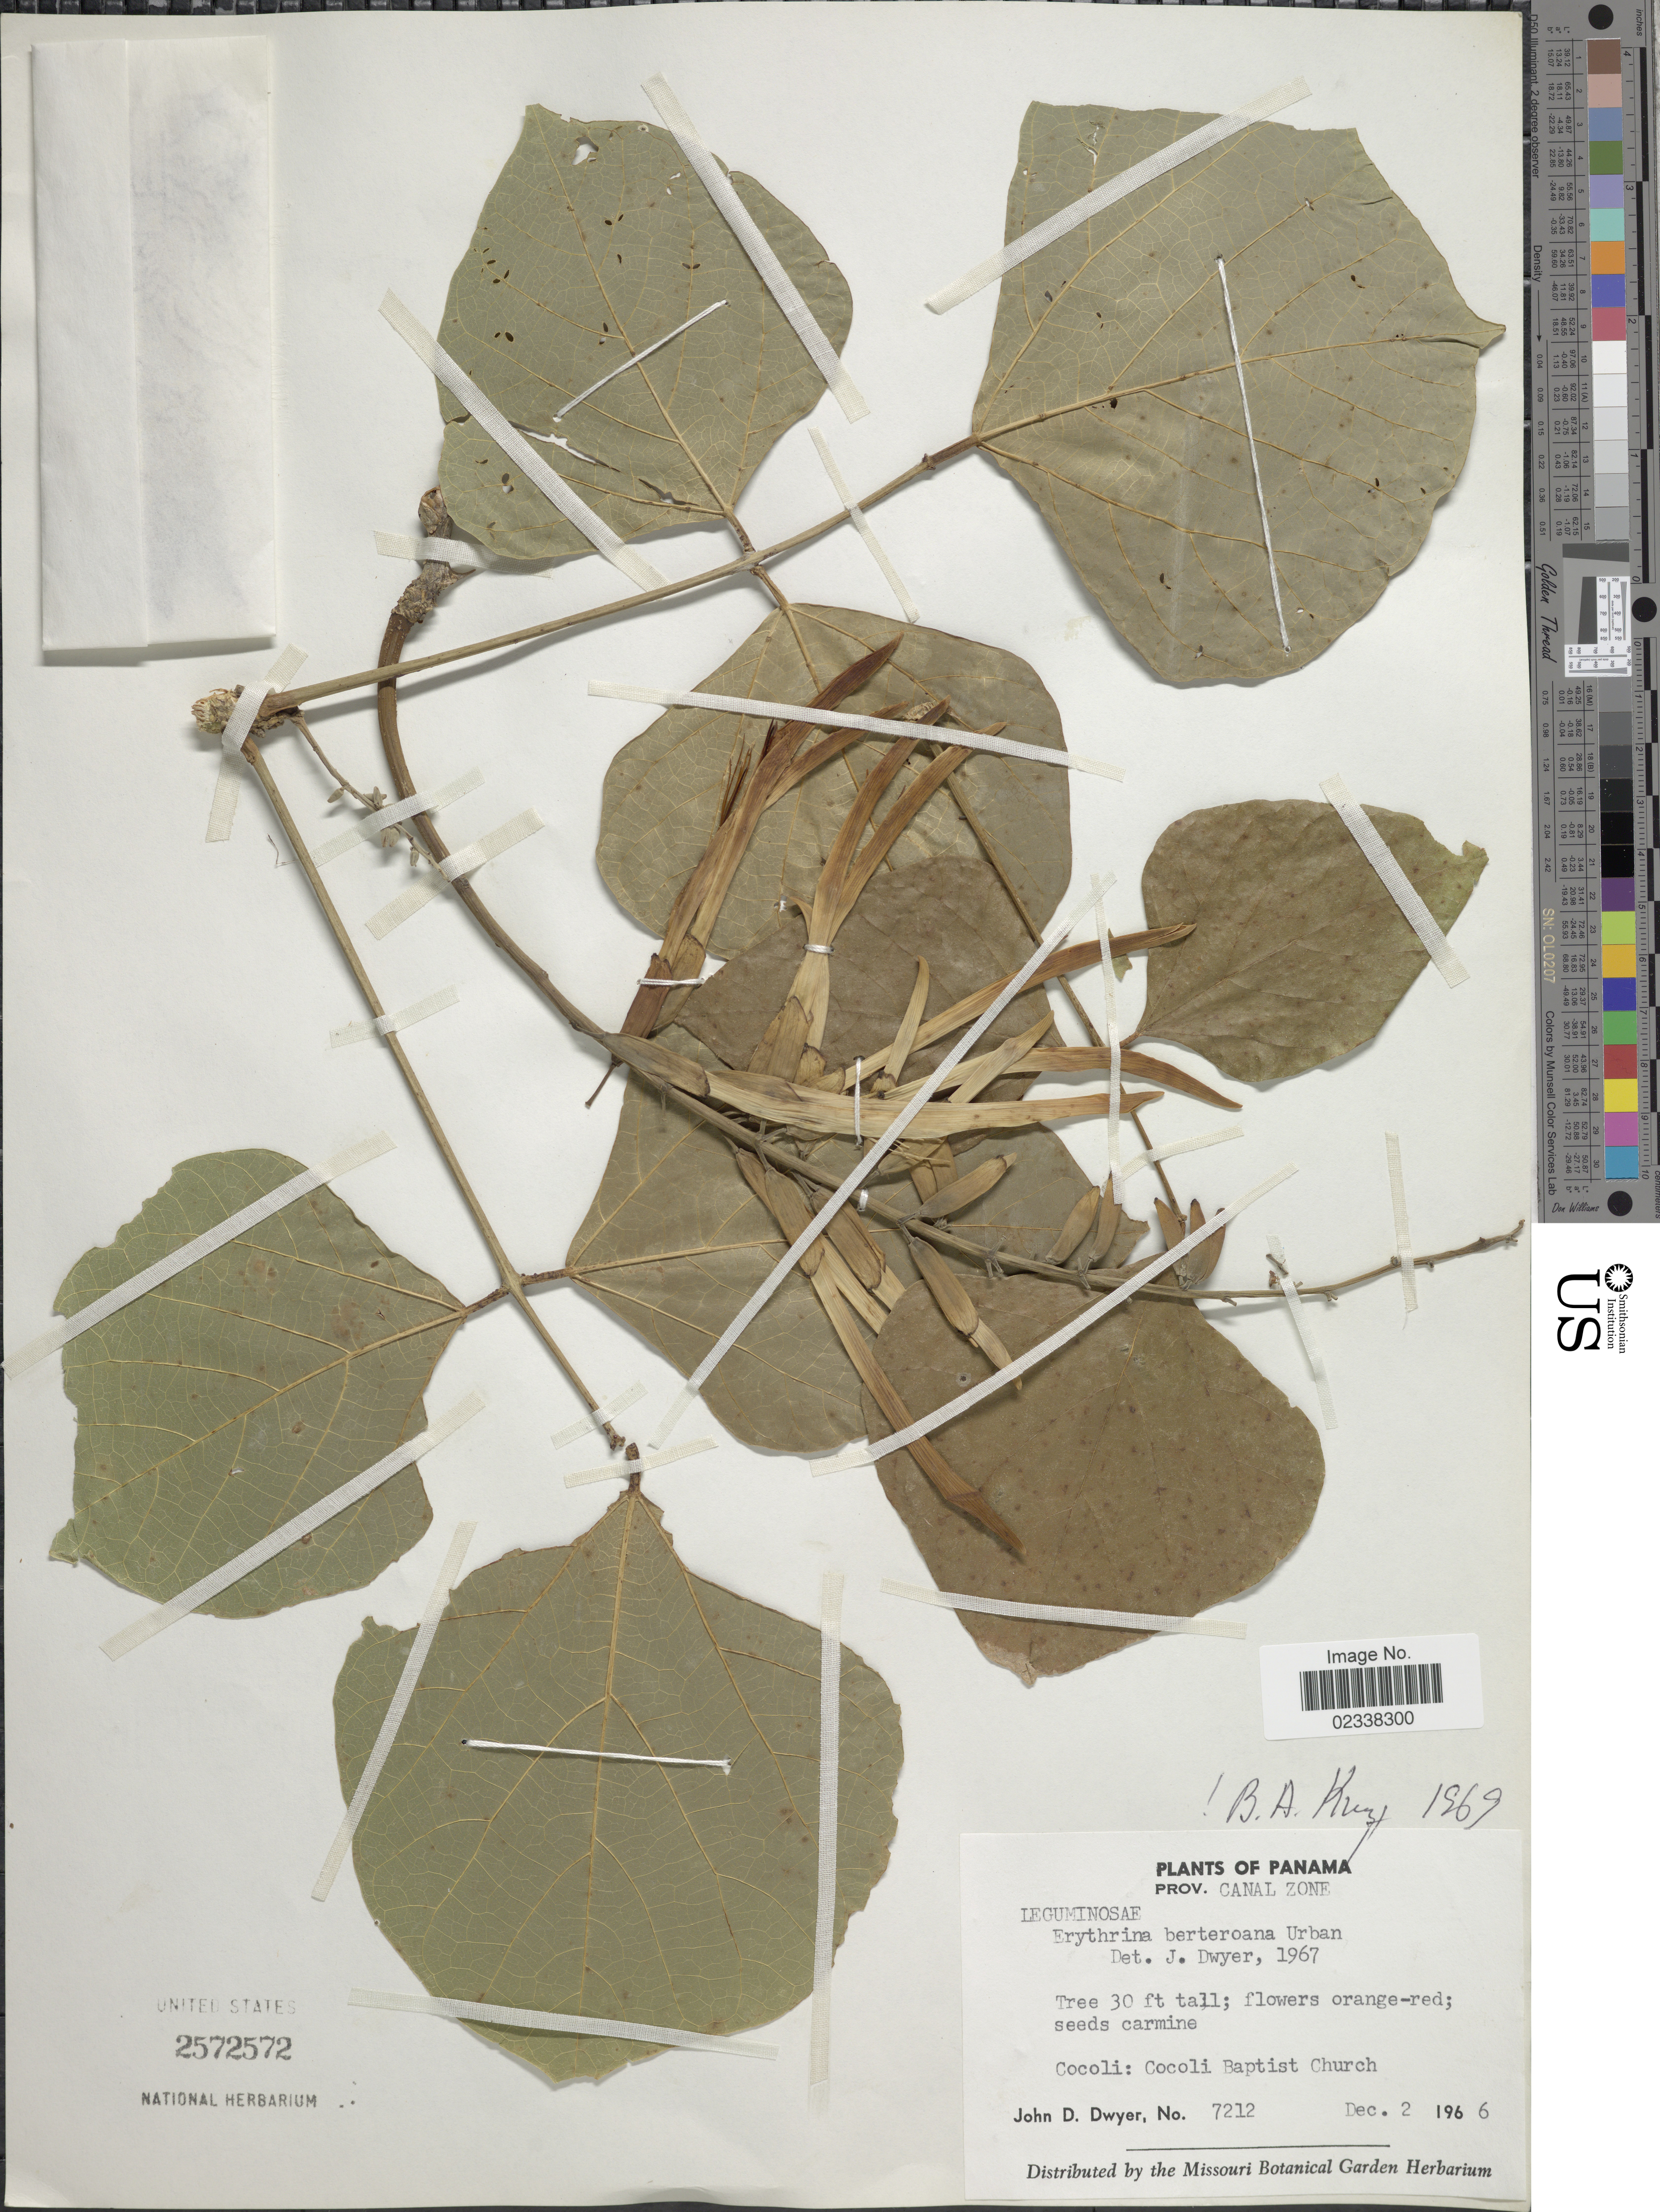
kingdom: Plantae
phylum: Tracheophyta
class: Magnoliopsida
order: Fabales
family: Fabaceae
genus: Erythrina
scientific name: Erythrina berteroana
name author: Urb.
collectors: J. D. Dwyer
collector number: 7212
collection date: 1966-12-02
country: Panama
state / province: Panamá Oeste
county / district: Canal Zone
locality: Prov. Cocoli: Cocoli Baptist Church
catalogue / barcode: US 2572572